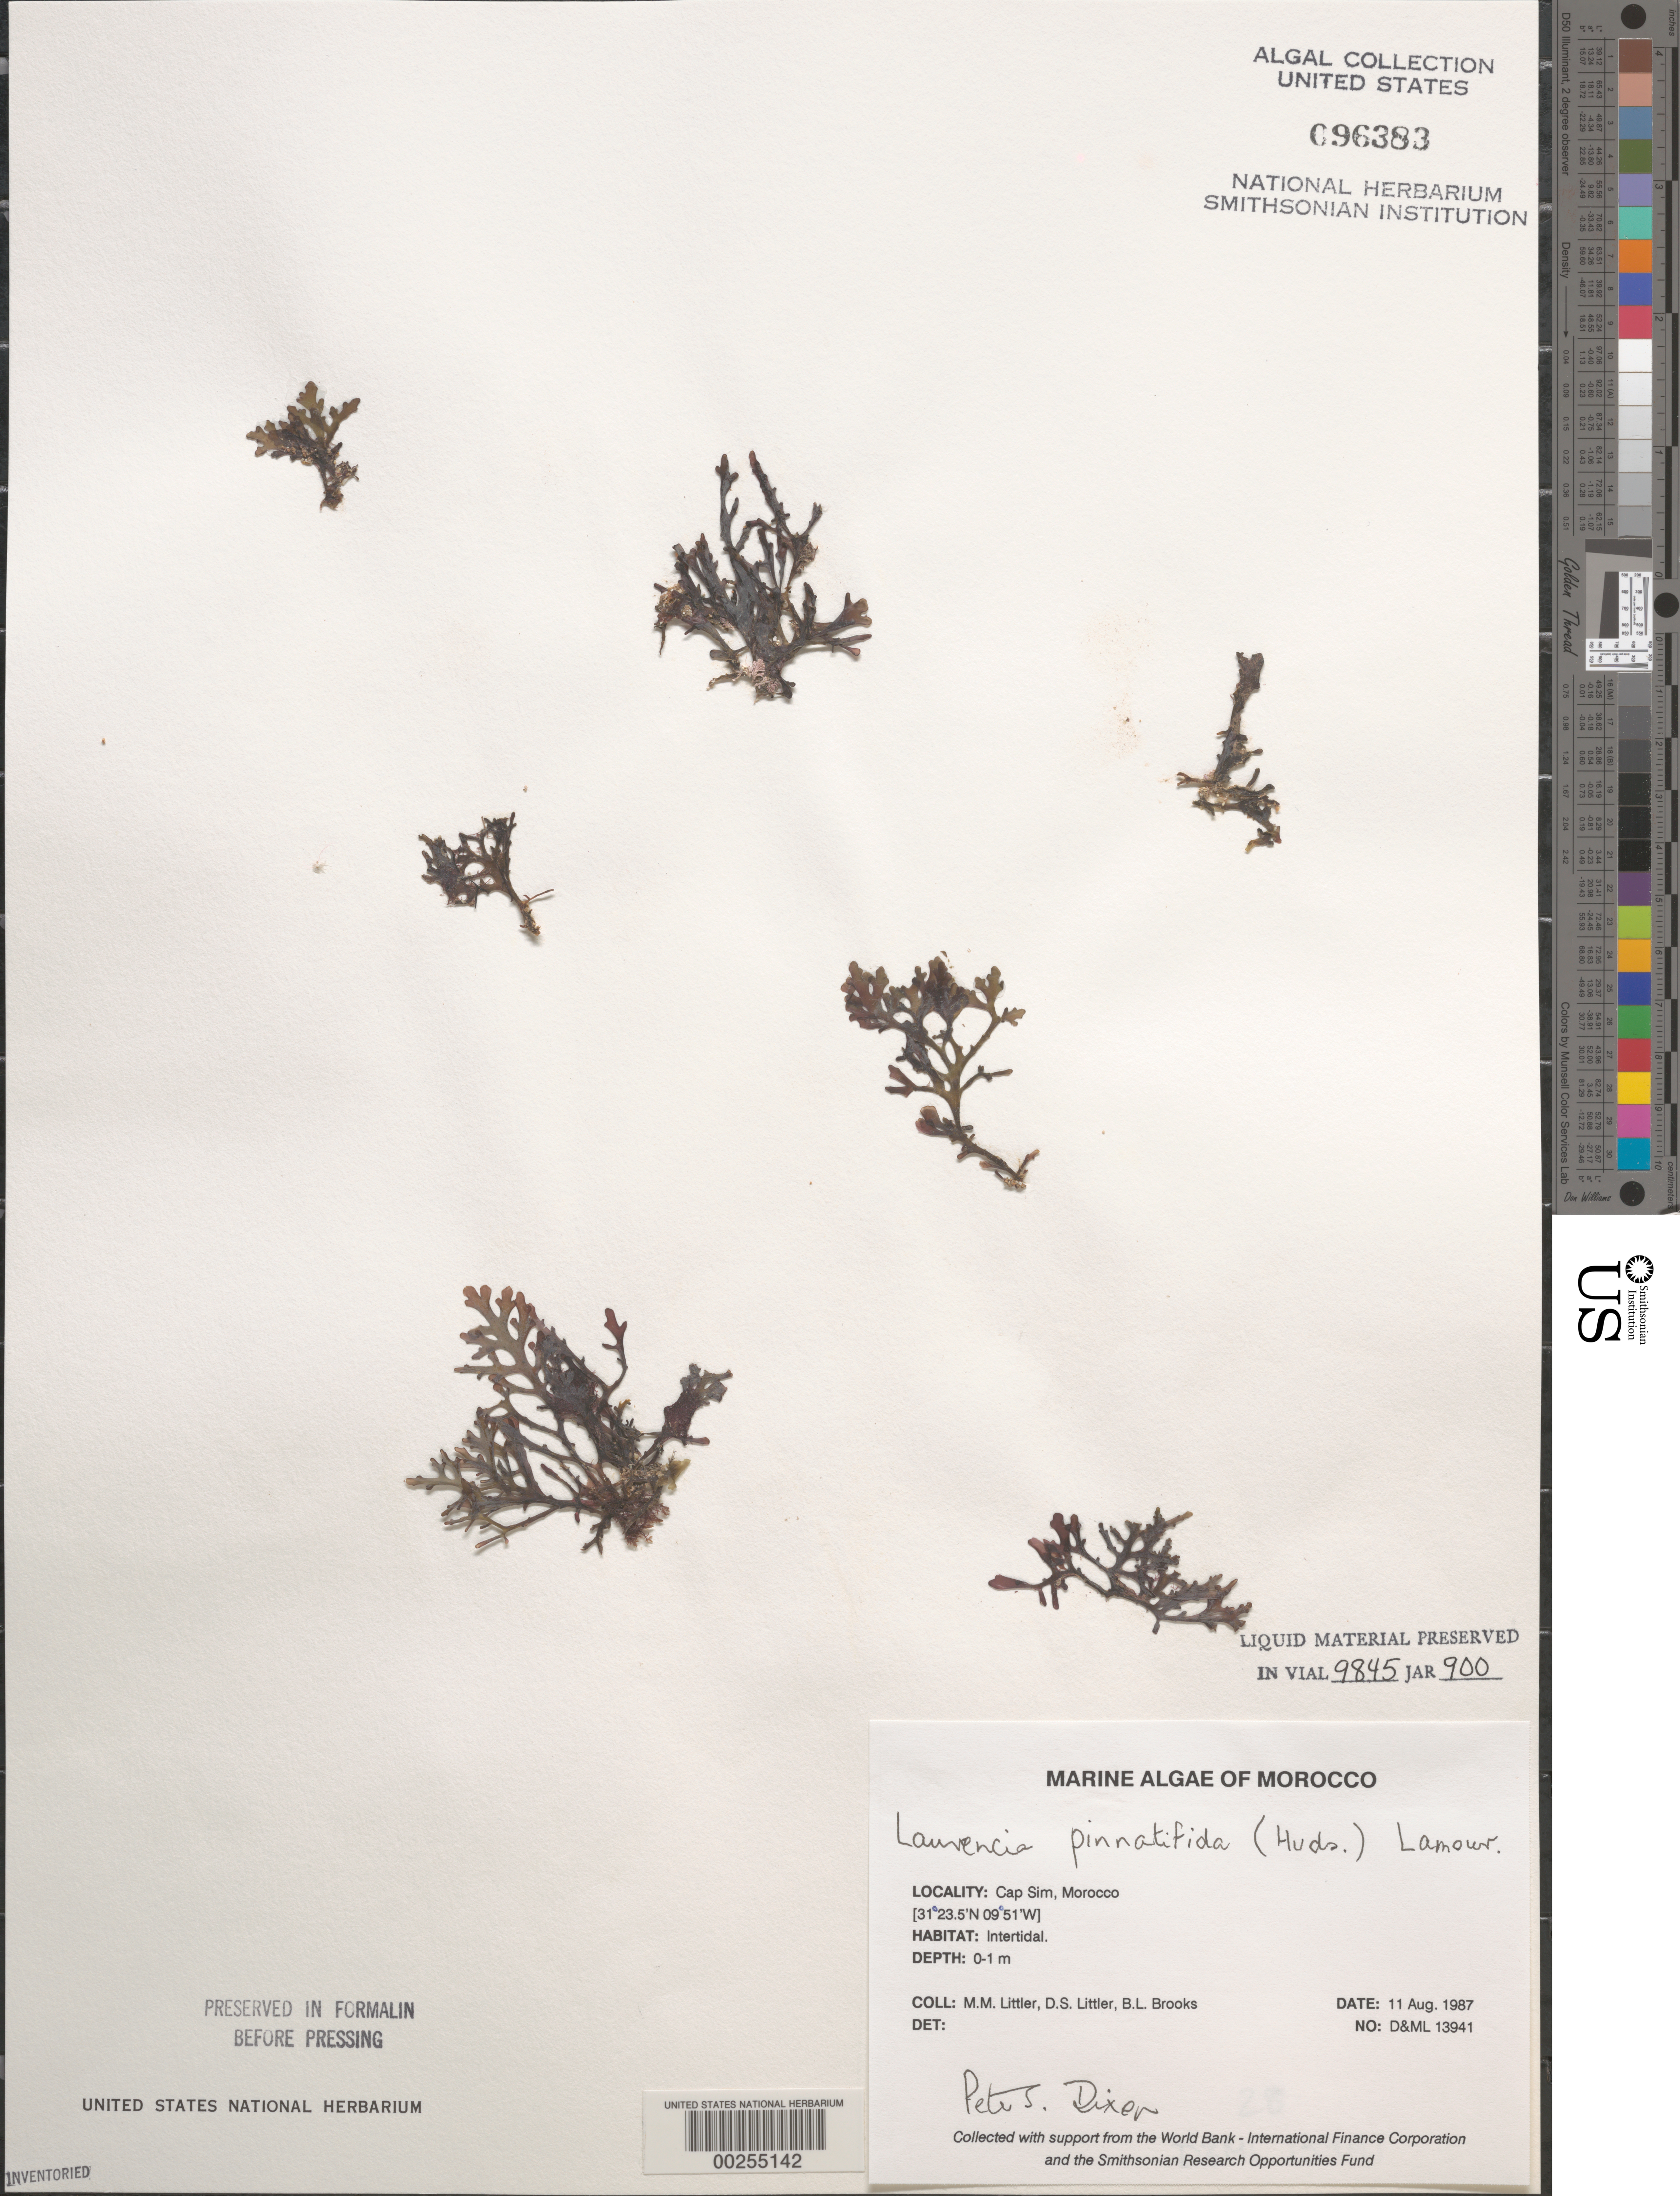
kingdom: Plantae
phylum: Rhodophyta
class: Florideophyceae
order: Ceramiales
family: Rhodomelaceae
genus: Osmundea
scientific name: Osmundea pinnatifida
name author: (Huds.) Stackh.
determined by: Algae name updating Project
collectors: M. M. Littler, D. S. Littler & B. Brooks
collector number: D&ML 13941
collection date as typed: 11 Aug 1987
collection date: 1987-08-11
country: Morocco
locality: Cap Sim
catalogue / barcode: US 96383